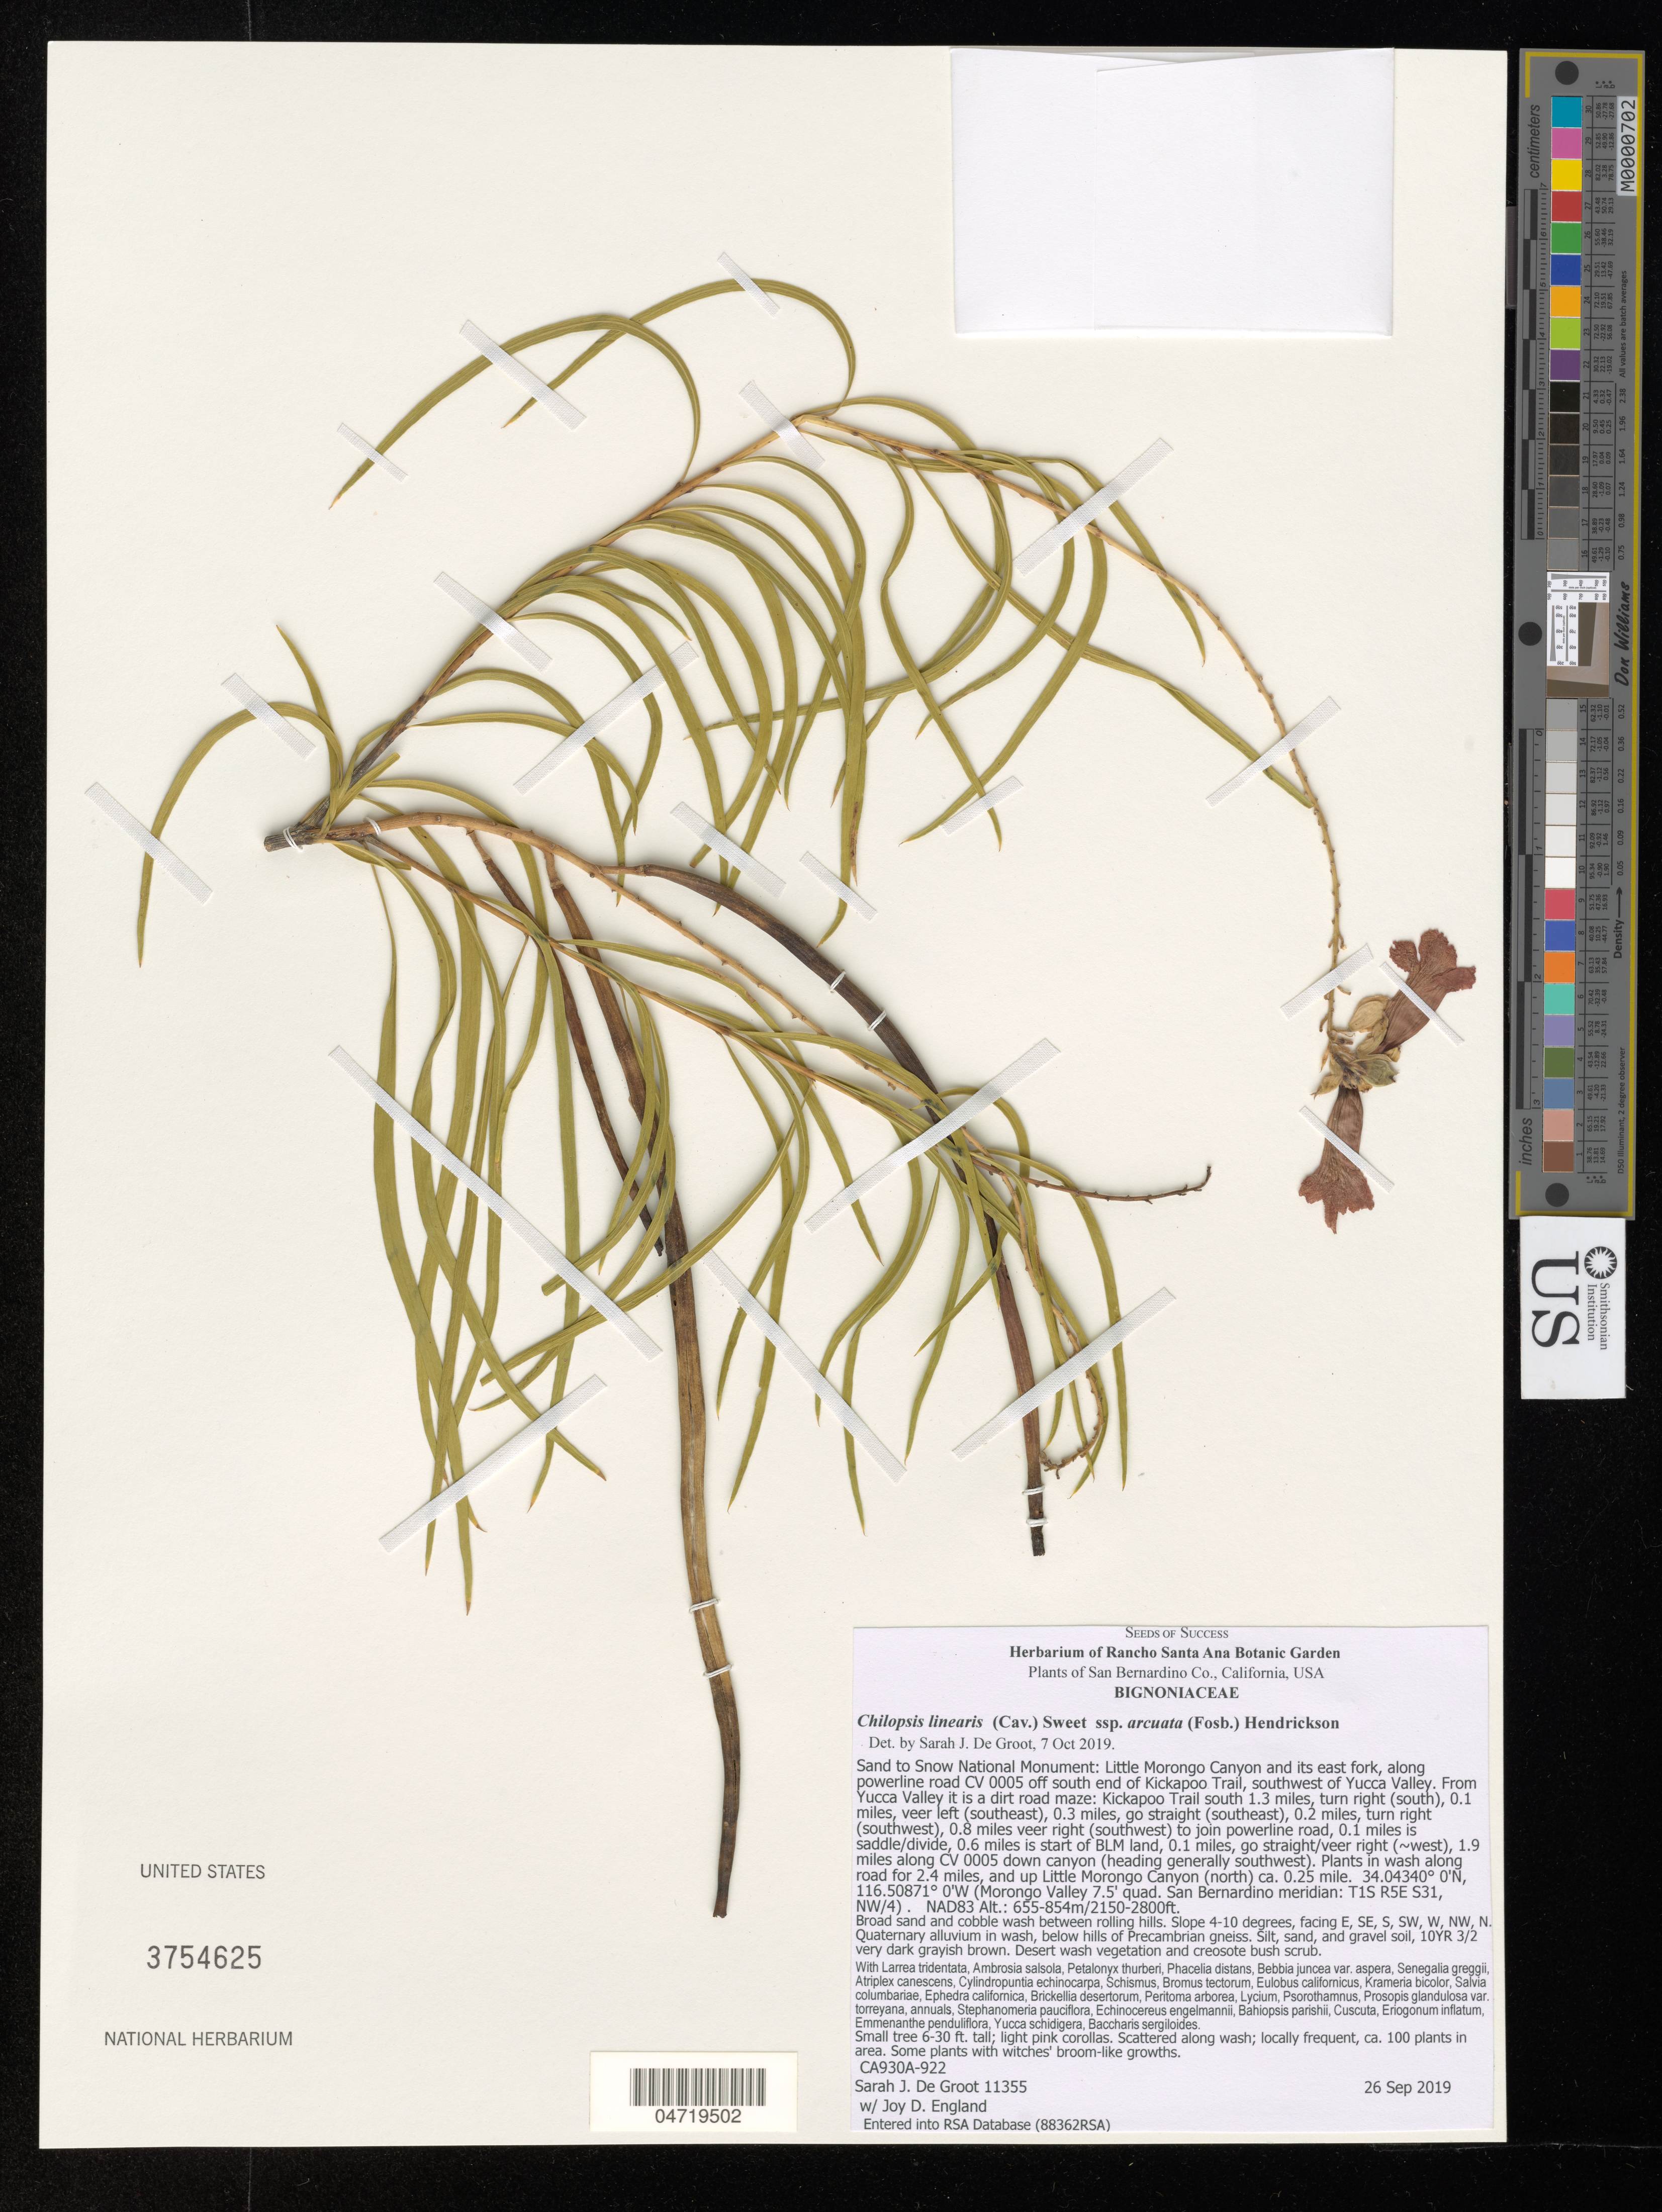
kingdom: Plantae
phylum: Tracheophyta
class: Magnoliopsida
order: Fabales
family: Fabaceae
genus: Euchilopsis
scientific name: Euchilopsis linearis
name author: (Benth.) F. Muell.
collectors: S. De Groot & J. England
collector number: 11355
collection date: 2019-09-26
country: United States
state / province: California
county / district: San Bernardino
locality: San Bernardino Co. Sand to Snow National Monument: Little Morongo Canyon and its east fork, along powerline road CV 0005 off south end of Kickapoo Trail, southwest of Yucca Valley. From Yucca Valley it is a dirt road maze: Kickapoo Trail south 1.3 miles, turn right (southwest), 0.8 miles veer right (southwest) to join powerline road, 0.1 miles is saddle/divide, 0.6 miles is start of BLM land, 0.1 miles, go straight/veer right (~west), 1.9 miles along CV 0005 down canyon (heading generally southwest). Plants in wash along road for 2.4 miles, and up Little Morongo Canyon (north) ca. 0.25 mile. (Morongo Valley 7.5' quad. San Bernardino meridian: T1S R5E S31, NW/4). NAD83.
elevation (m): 655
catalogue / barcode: US 3754625